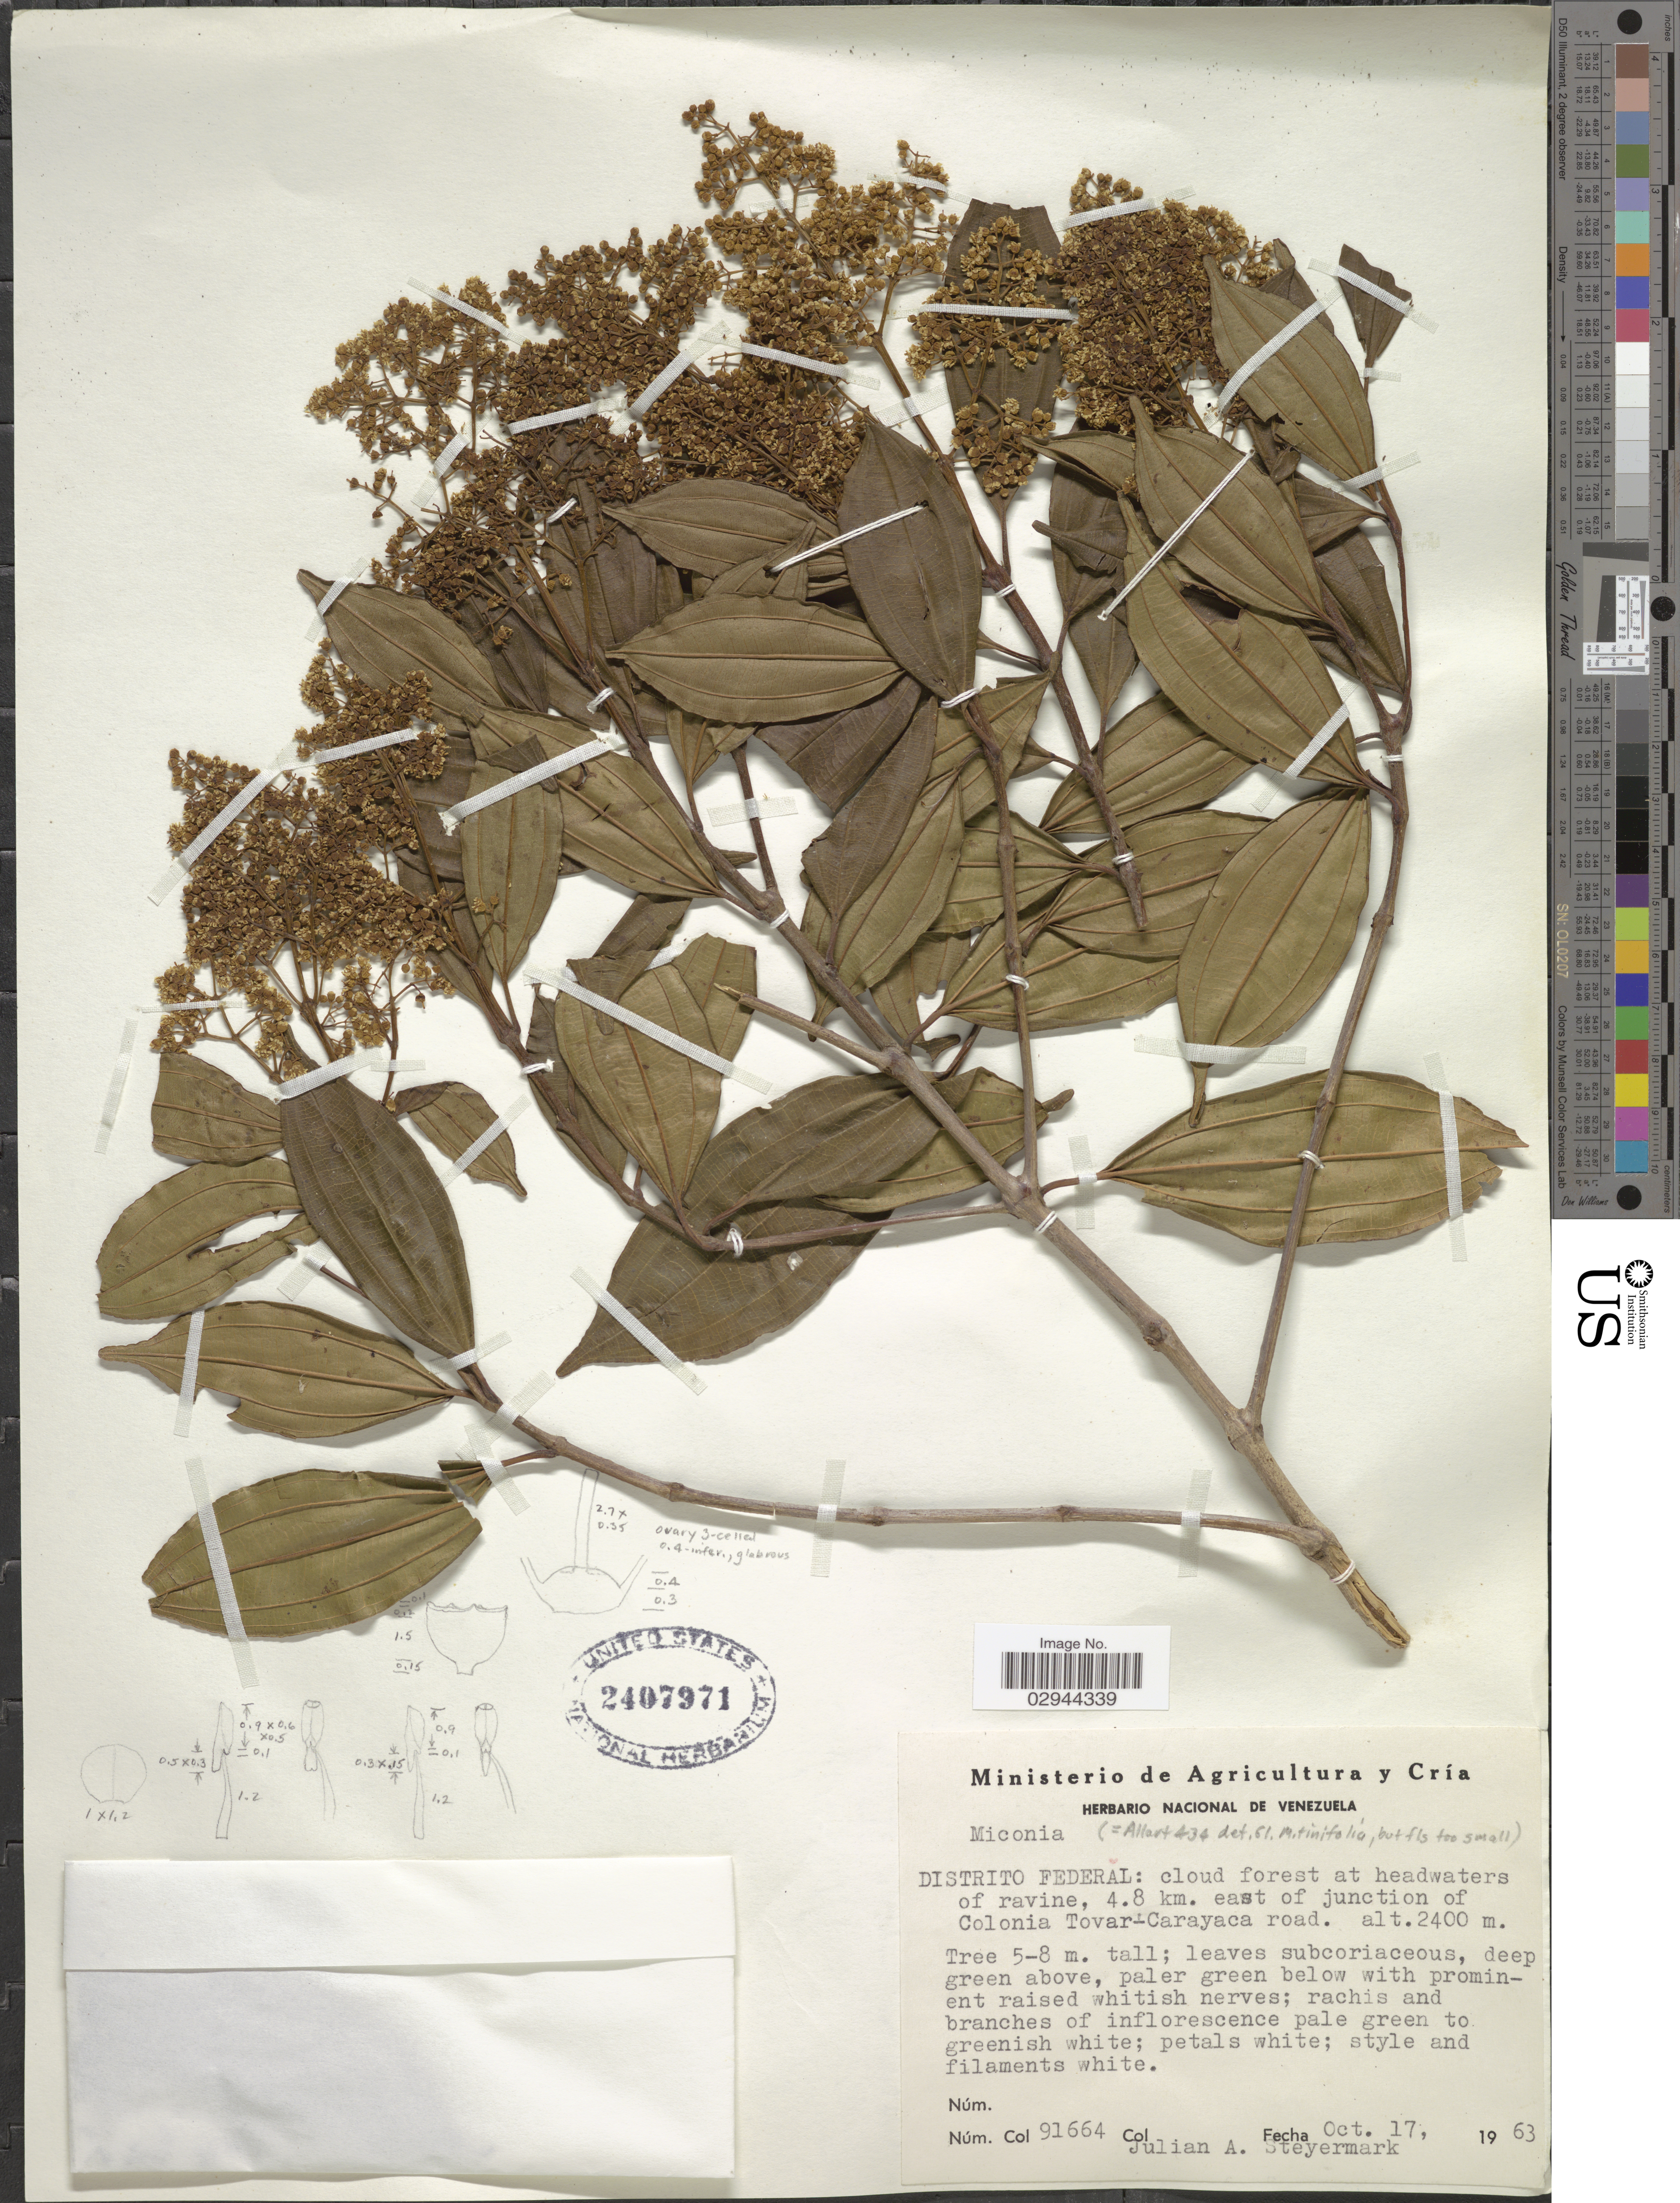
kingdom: Plantae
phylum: Tracheophyta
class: Magnoliopsida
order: Myrtales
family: Melastomataceae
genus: Miconia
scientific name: Miconia tinifolia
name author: Naudin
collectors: J. Steyermark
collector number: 91664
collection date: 1963-10-17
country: Venezuela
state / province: Distrito Federal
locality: Distrito Federal: cloud forest at headwaters of ravine, 4.8 km. east of junction of Colonia Tovar-Carayaca road.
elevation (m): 2400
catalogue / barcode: US 2407971